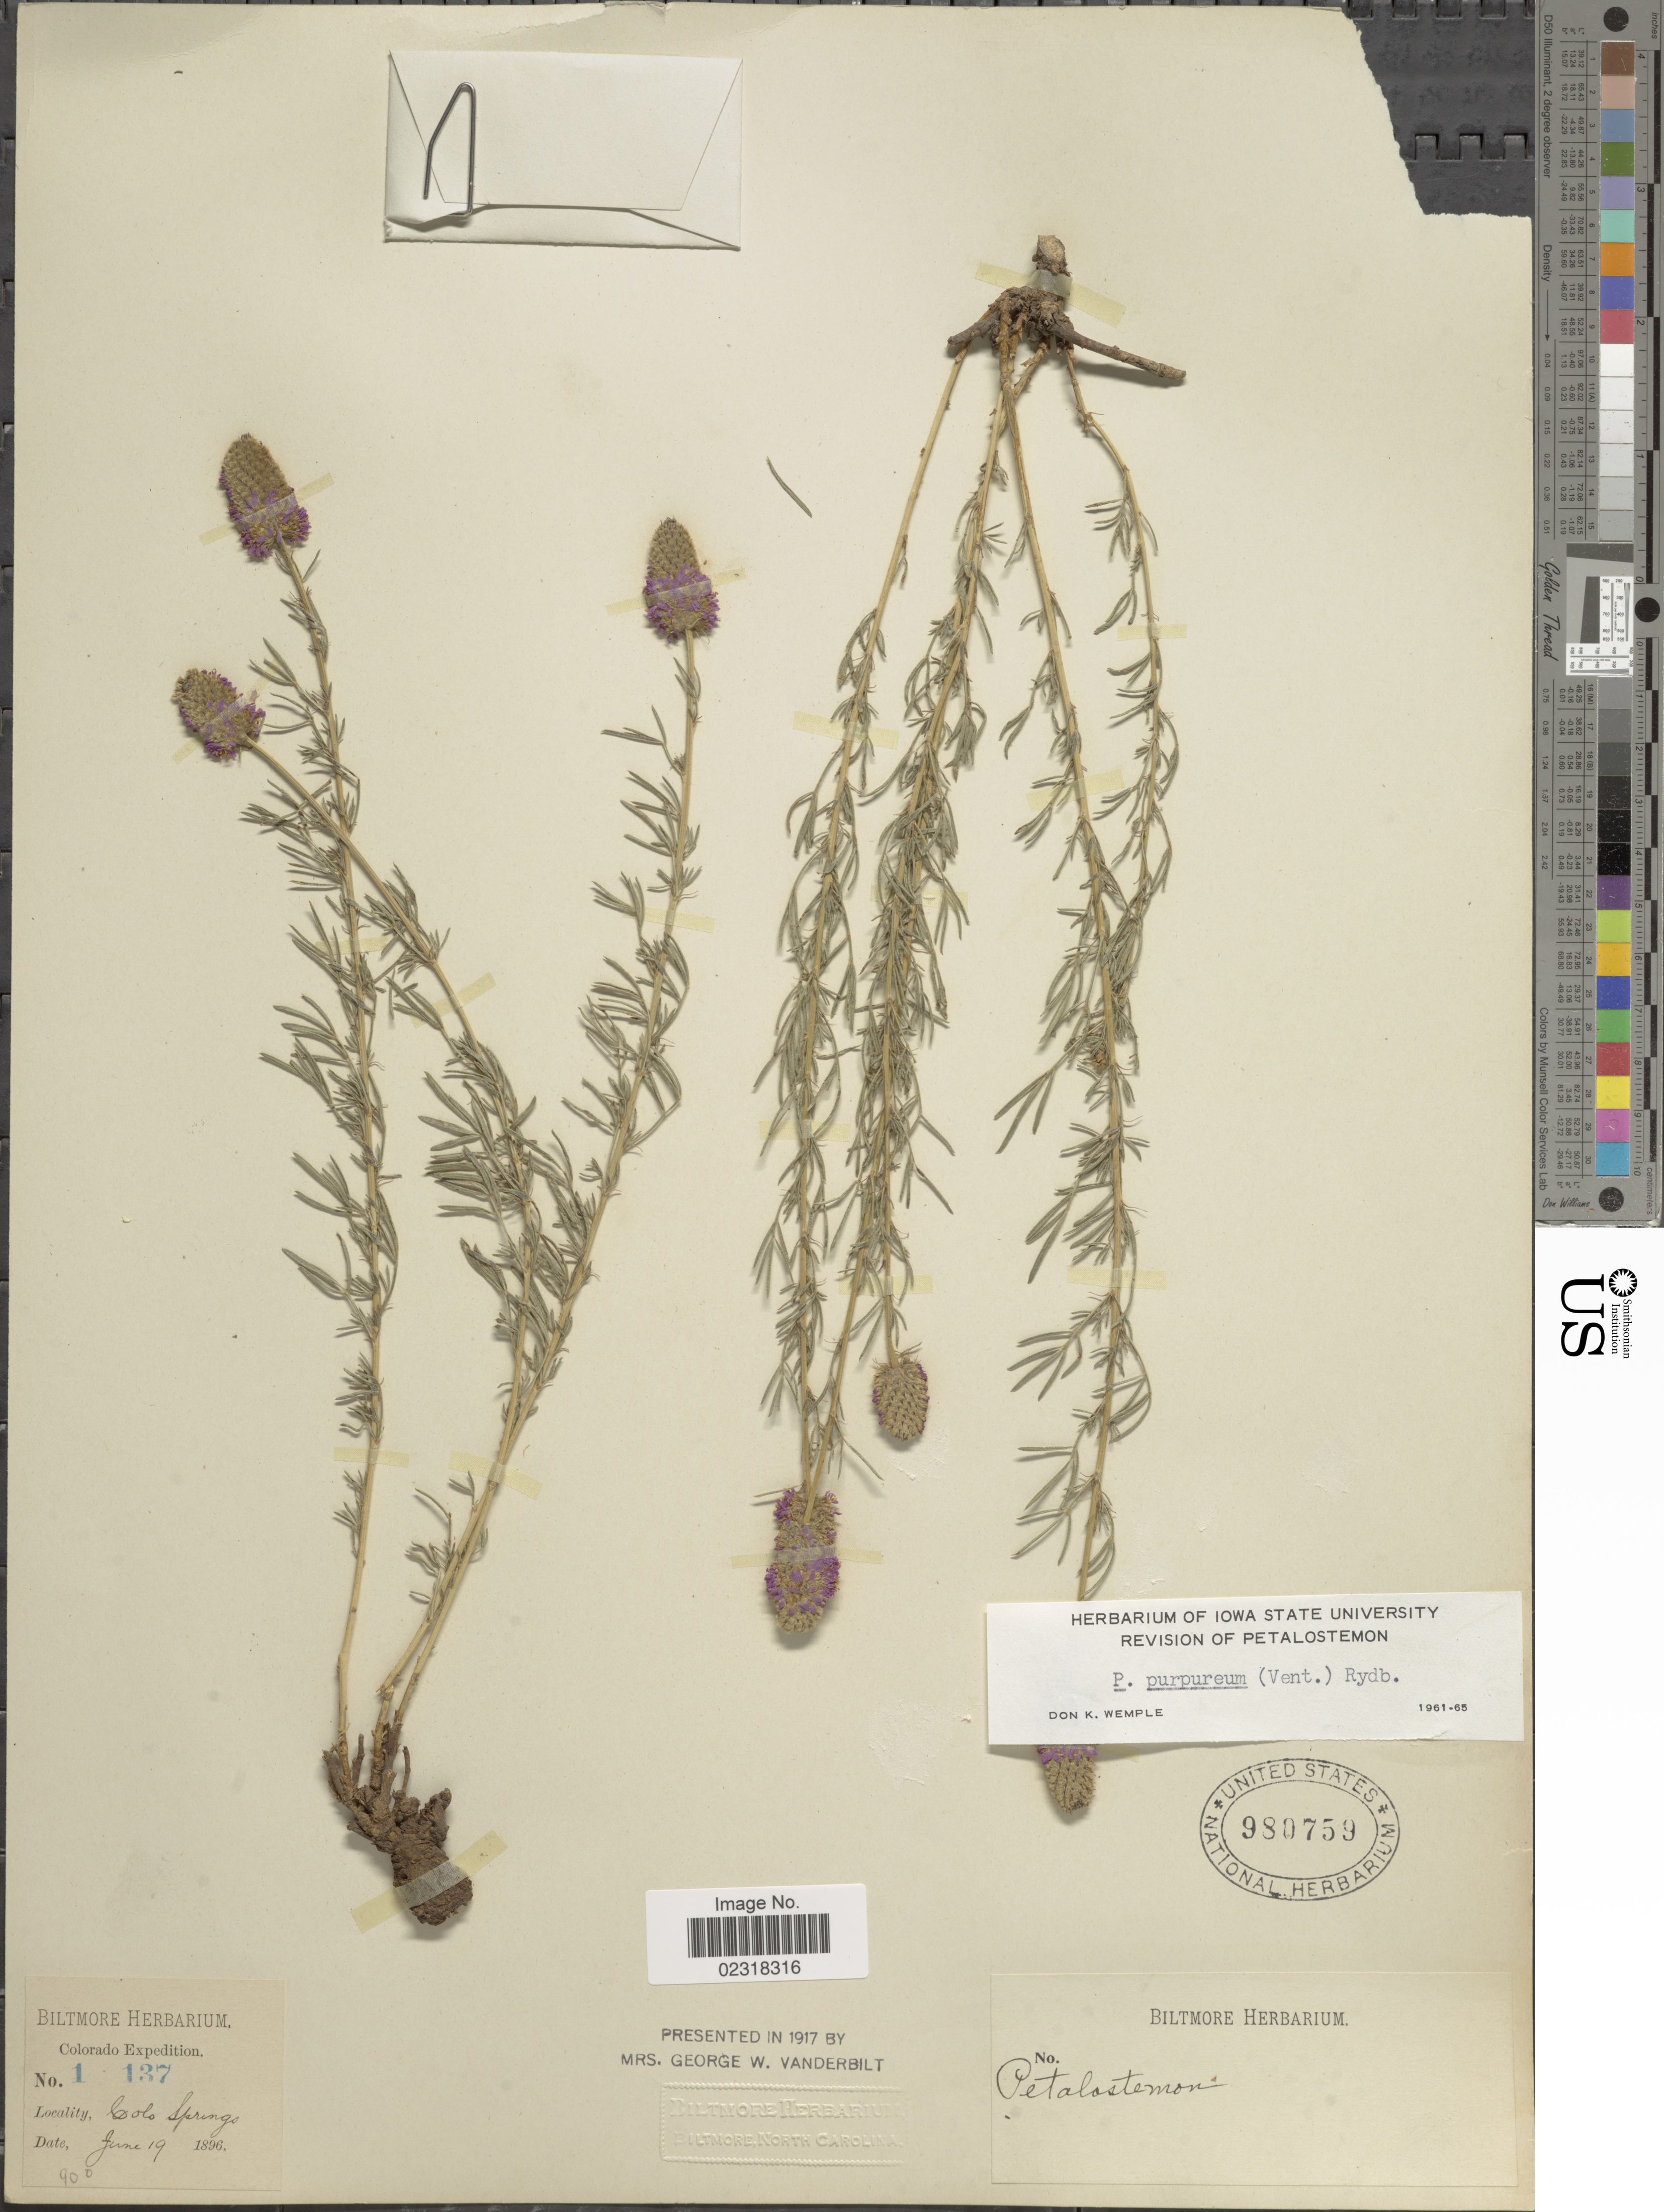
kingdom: Plantae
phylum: Tracheophyta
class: Magnoliopsida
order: Fabales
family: Fabaceae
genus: Dalea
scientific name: Dalea purpurea var. purpurea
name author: Vent.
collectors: ex herb. Biltmore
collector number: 1 137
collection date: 1896-06-19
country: United States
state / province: Colorado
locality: Colo Springs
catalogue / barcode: US 980759